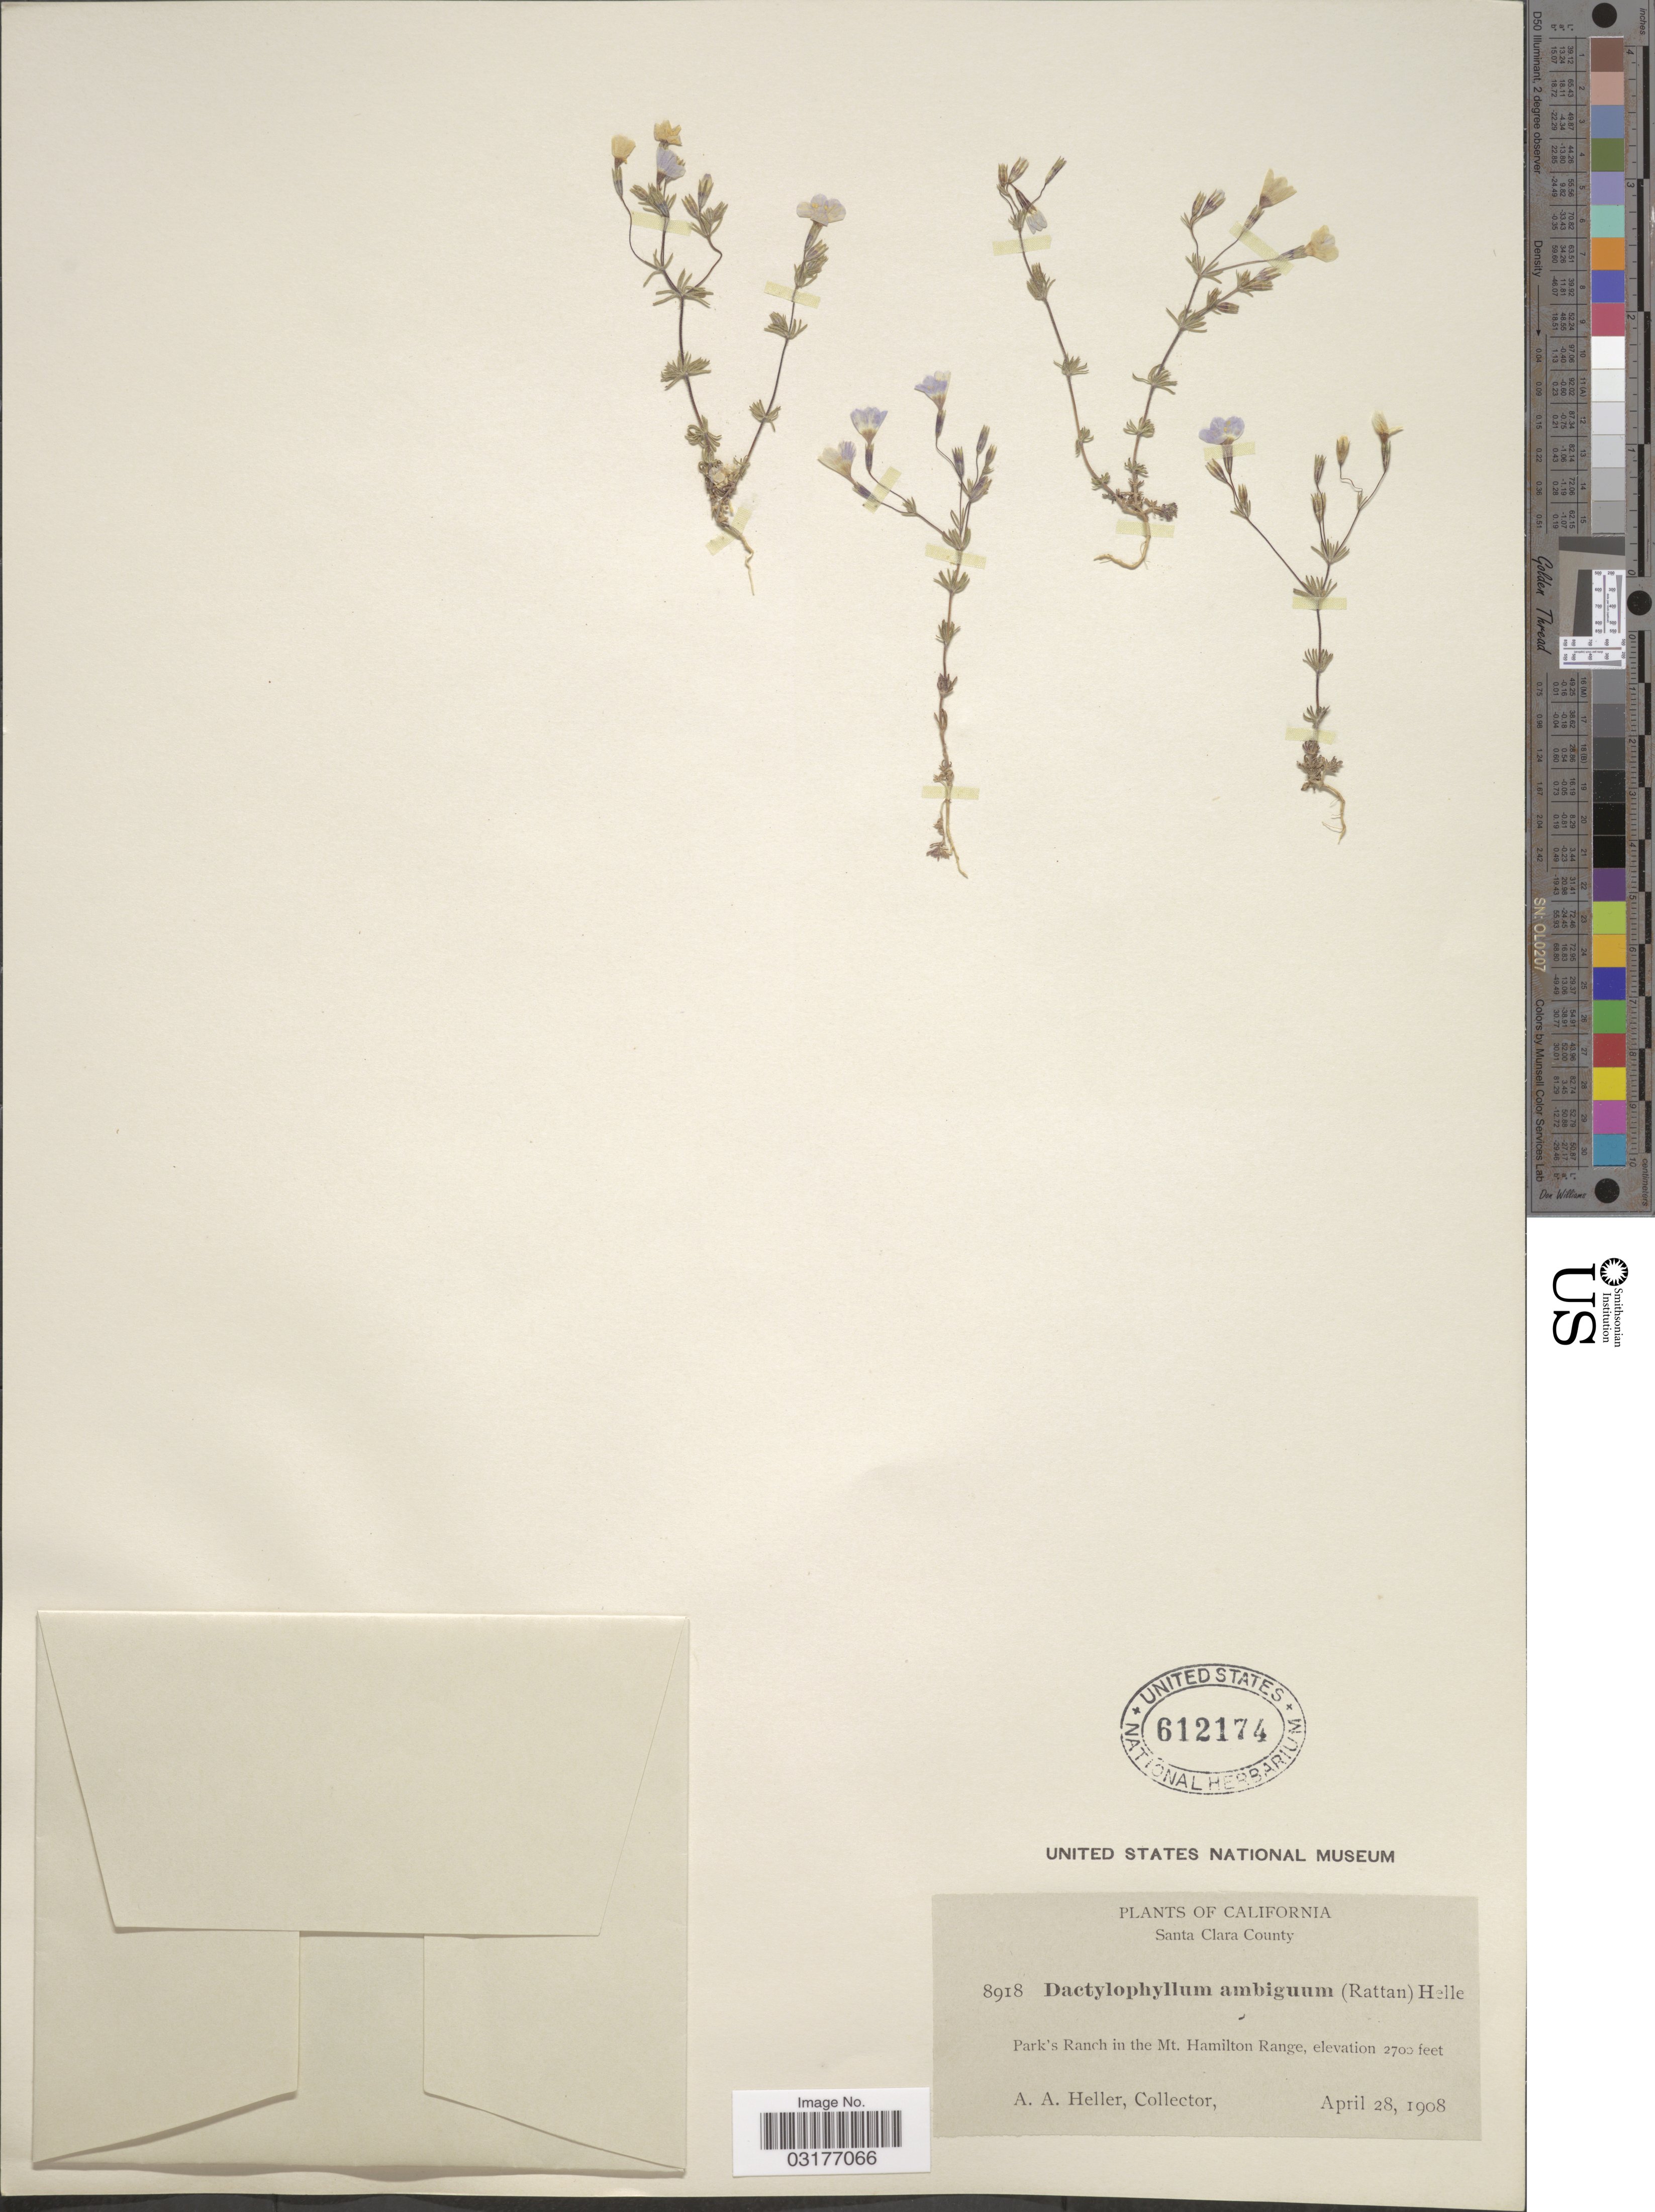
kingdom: Plantae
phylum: Tracheophyta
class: Magnoliopsida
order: Ericales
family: Polemoniaceae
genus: Leptosiphon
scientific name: Leptosiphon ambiguus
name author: (Rattan) J.M. Porter & L.A. Johnson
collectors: A. A. Heller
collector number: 8918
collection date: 1908-04-28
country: United States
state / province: California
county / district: Santa Clara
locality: Santa Clara County. Park's Ranch in the Mt. Hamilton Range.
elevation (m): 823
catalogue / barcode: US 612174